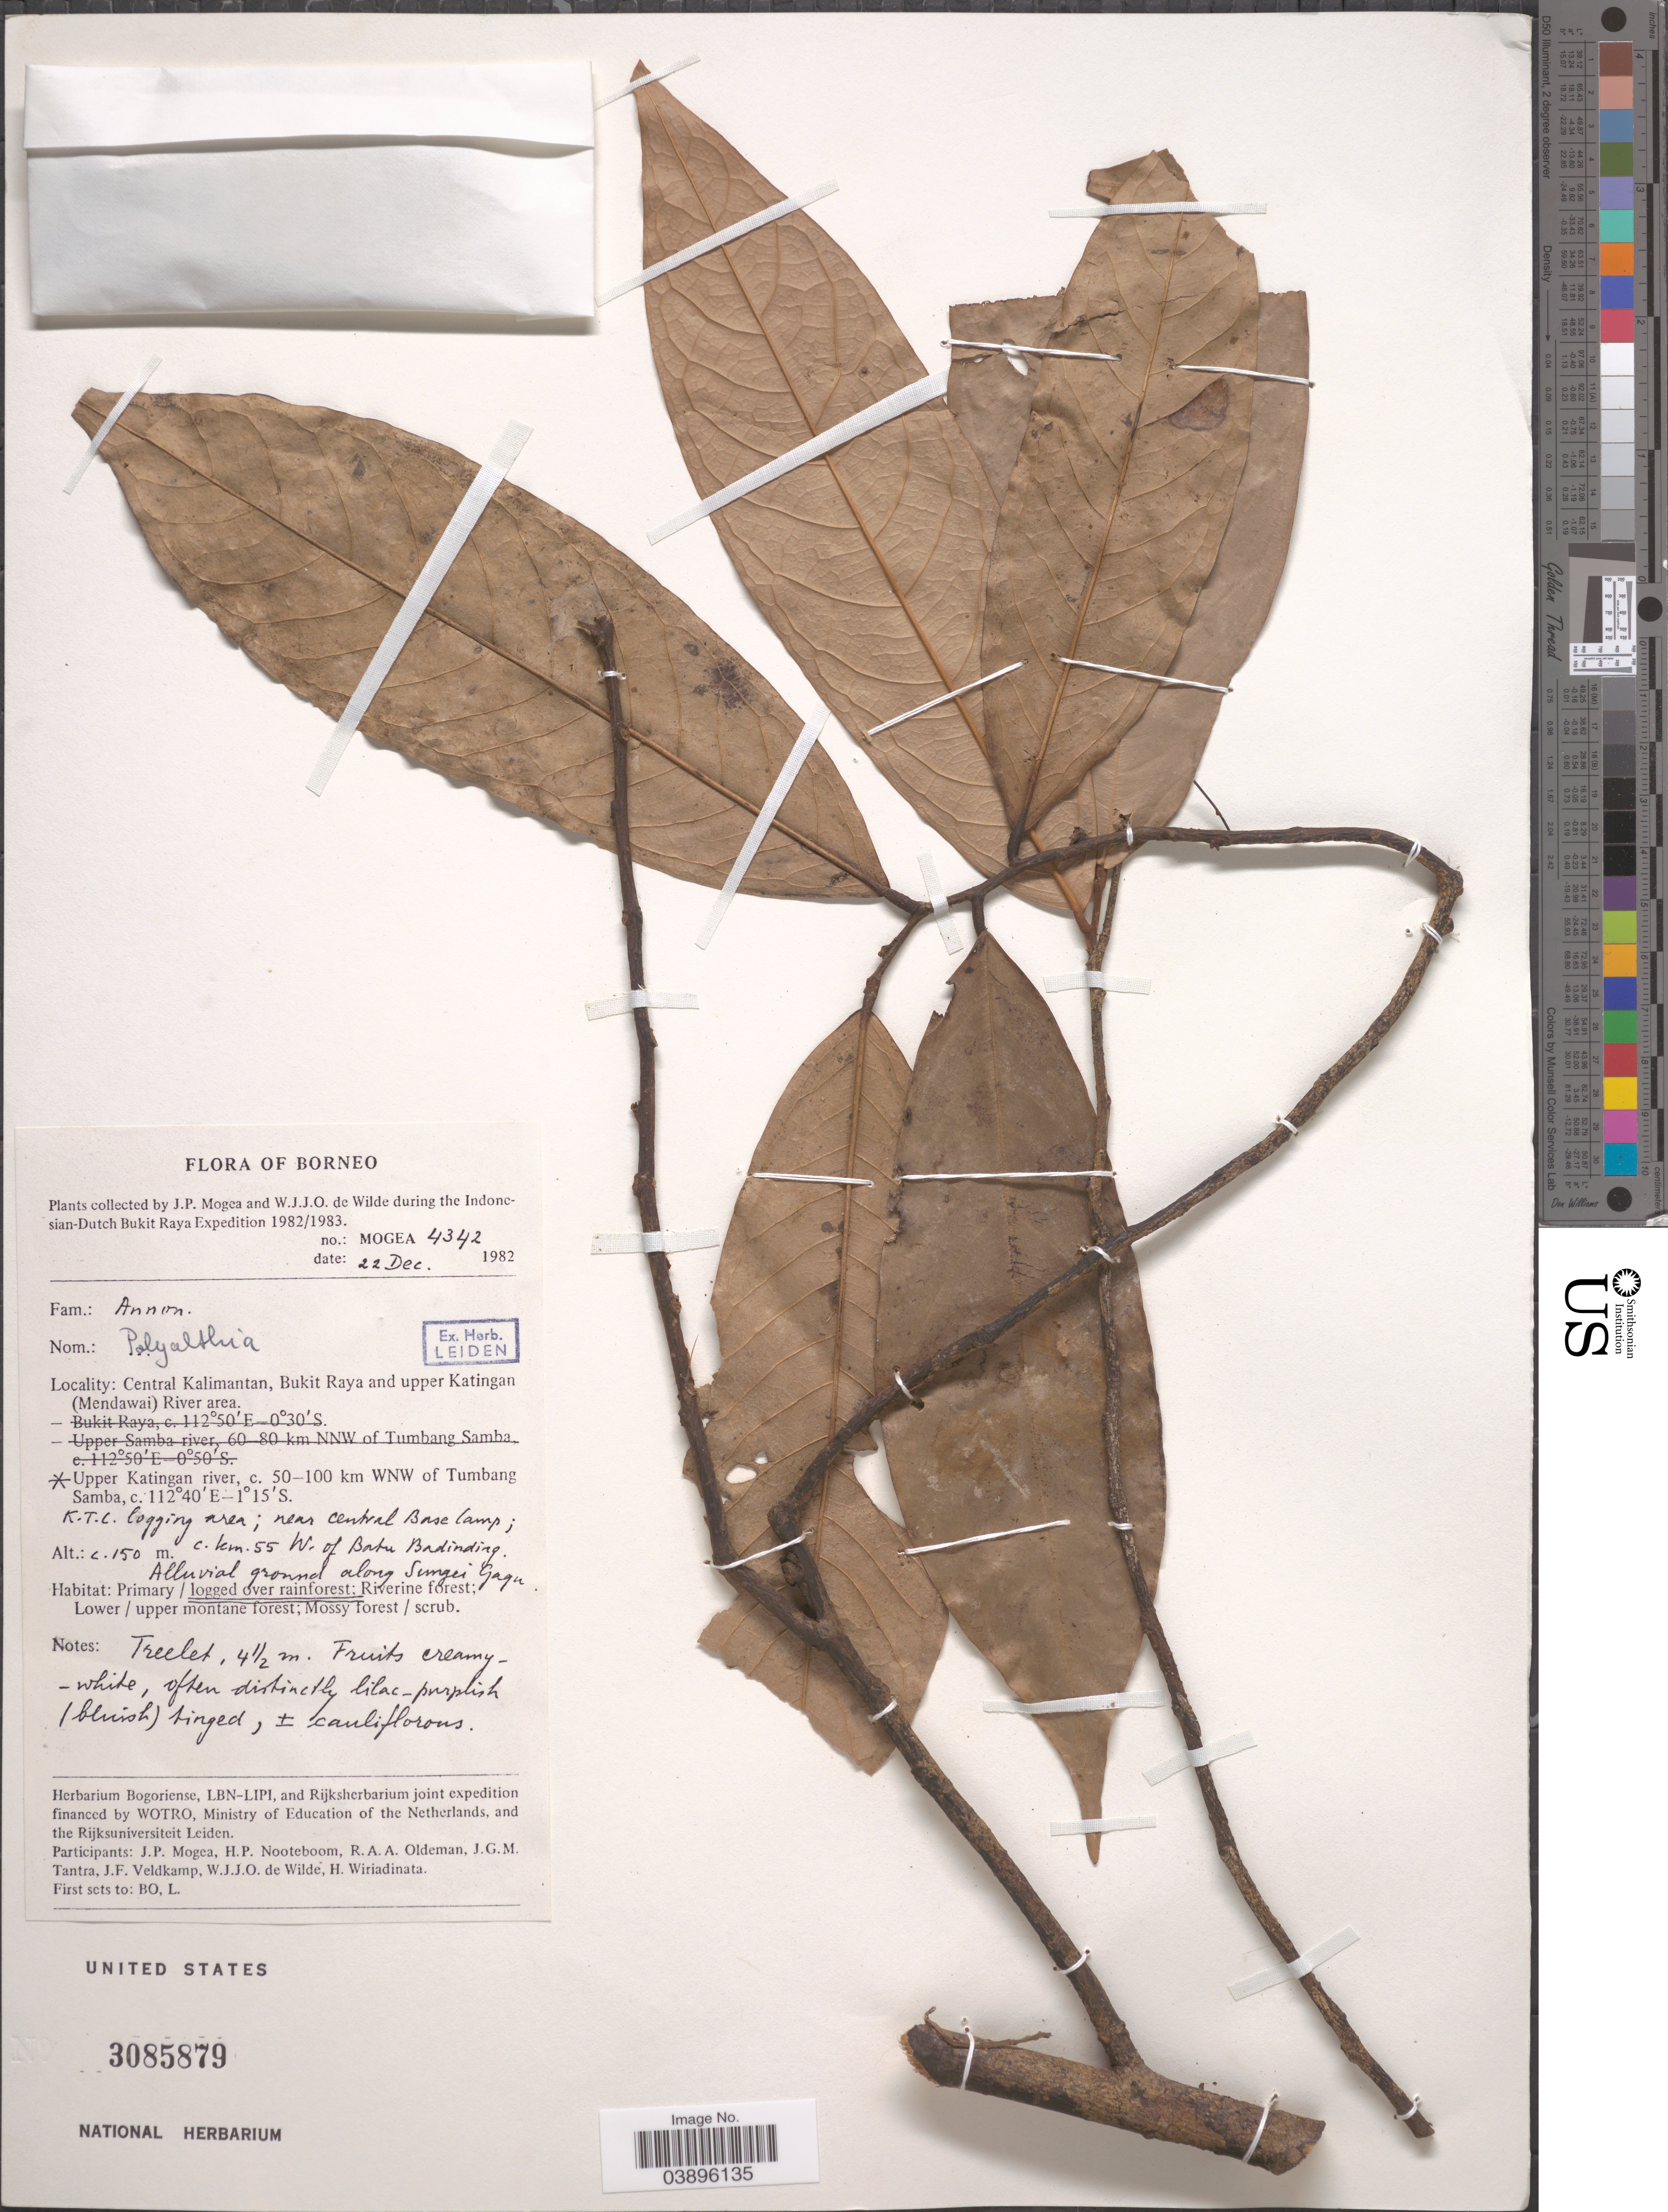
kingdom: Plantae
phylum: Tracheophyta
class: Magnoliopsida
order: Magnoliales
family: Annonaceae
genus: Polyalthia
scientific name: Polyalthia sp.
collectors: J. Mogea & W. J. de Wilde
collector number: Mogea 4342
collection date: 1982-12-22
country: Indonesia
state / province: Kalimantan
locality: Borneo. Central Kalimantan, Bukit Raya and upper Katingan (Mendawai) River area. Upper Katingan river, c. 50-100 km WNW of Tumbang Samba. K. T. C. logging area; near central Base Camp; c. km. 55 W. of Batu Badinding.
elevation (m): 150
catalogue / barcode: US 3085879